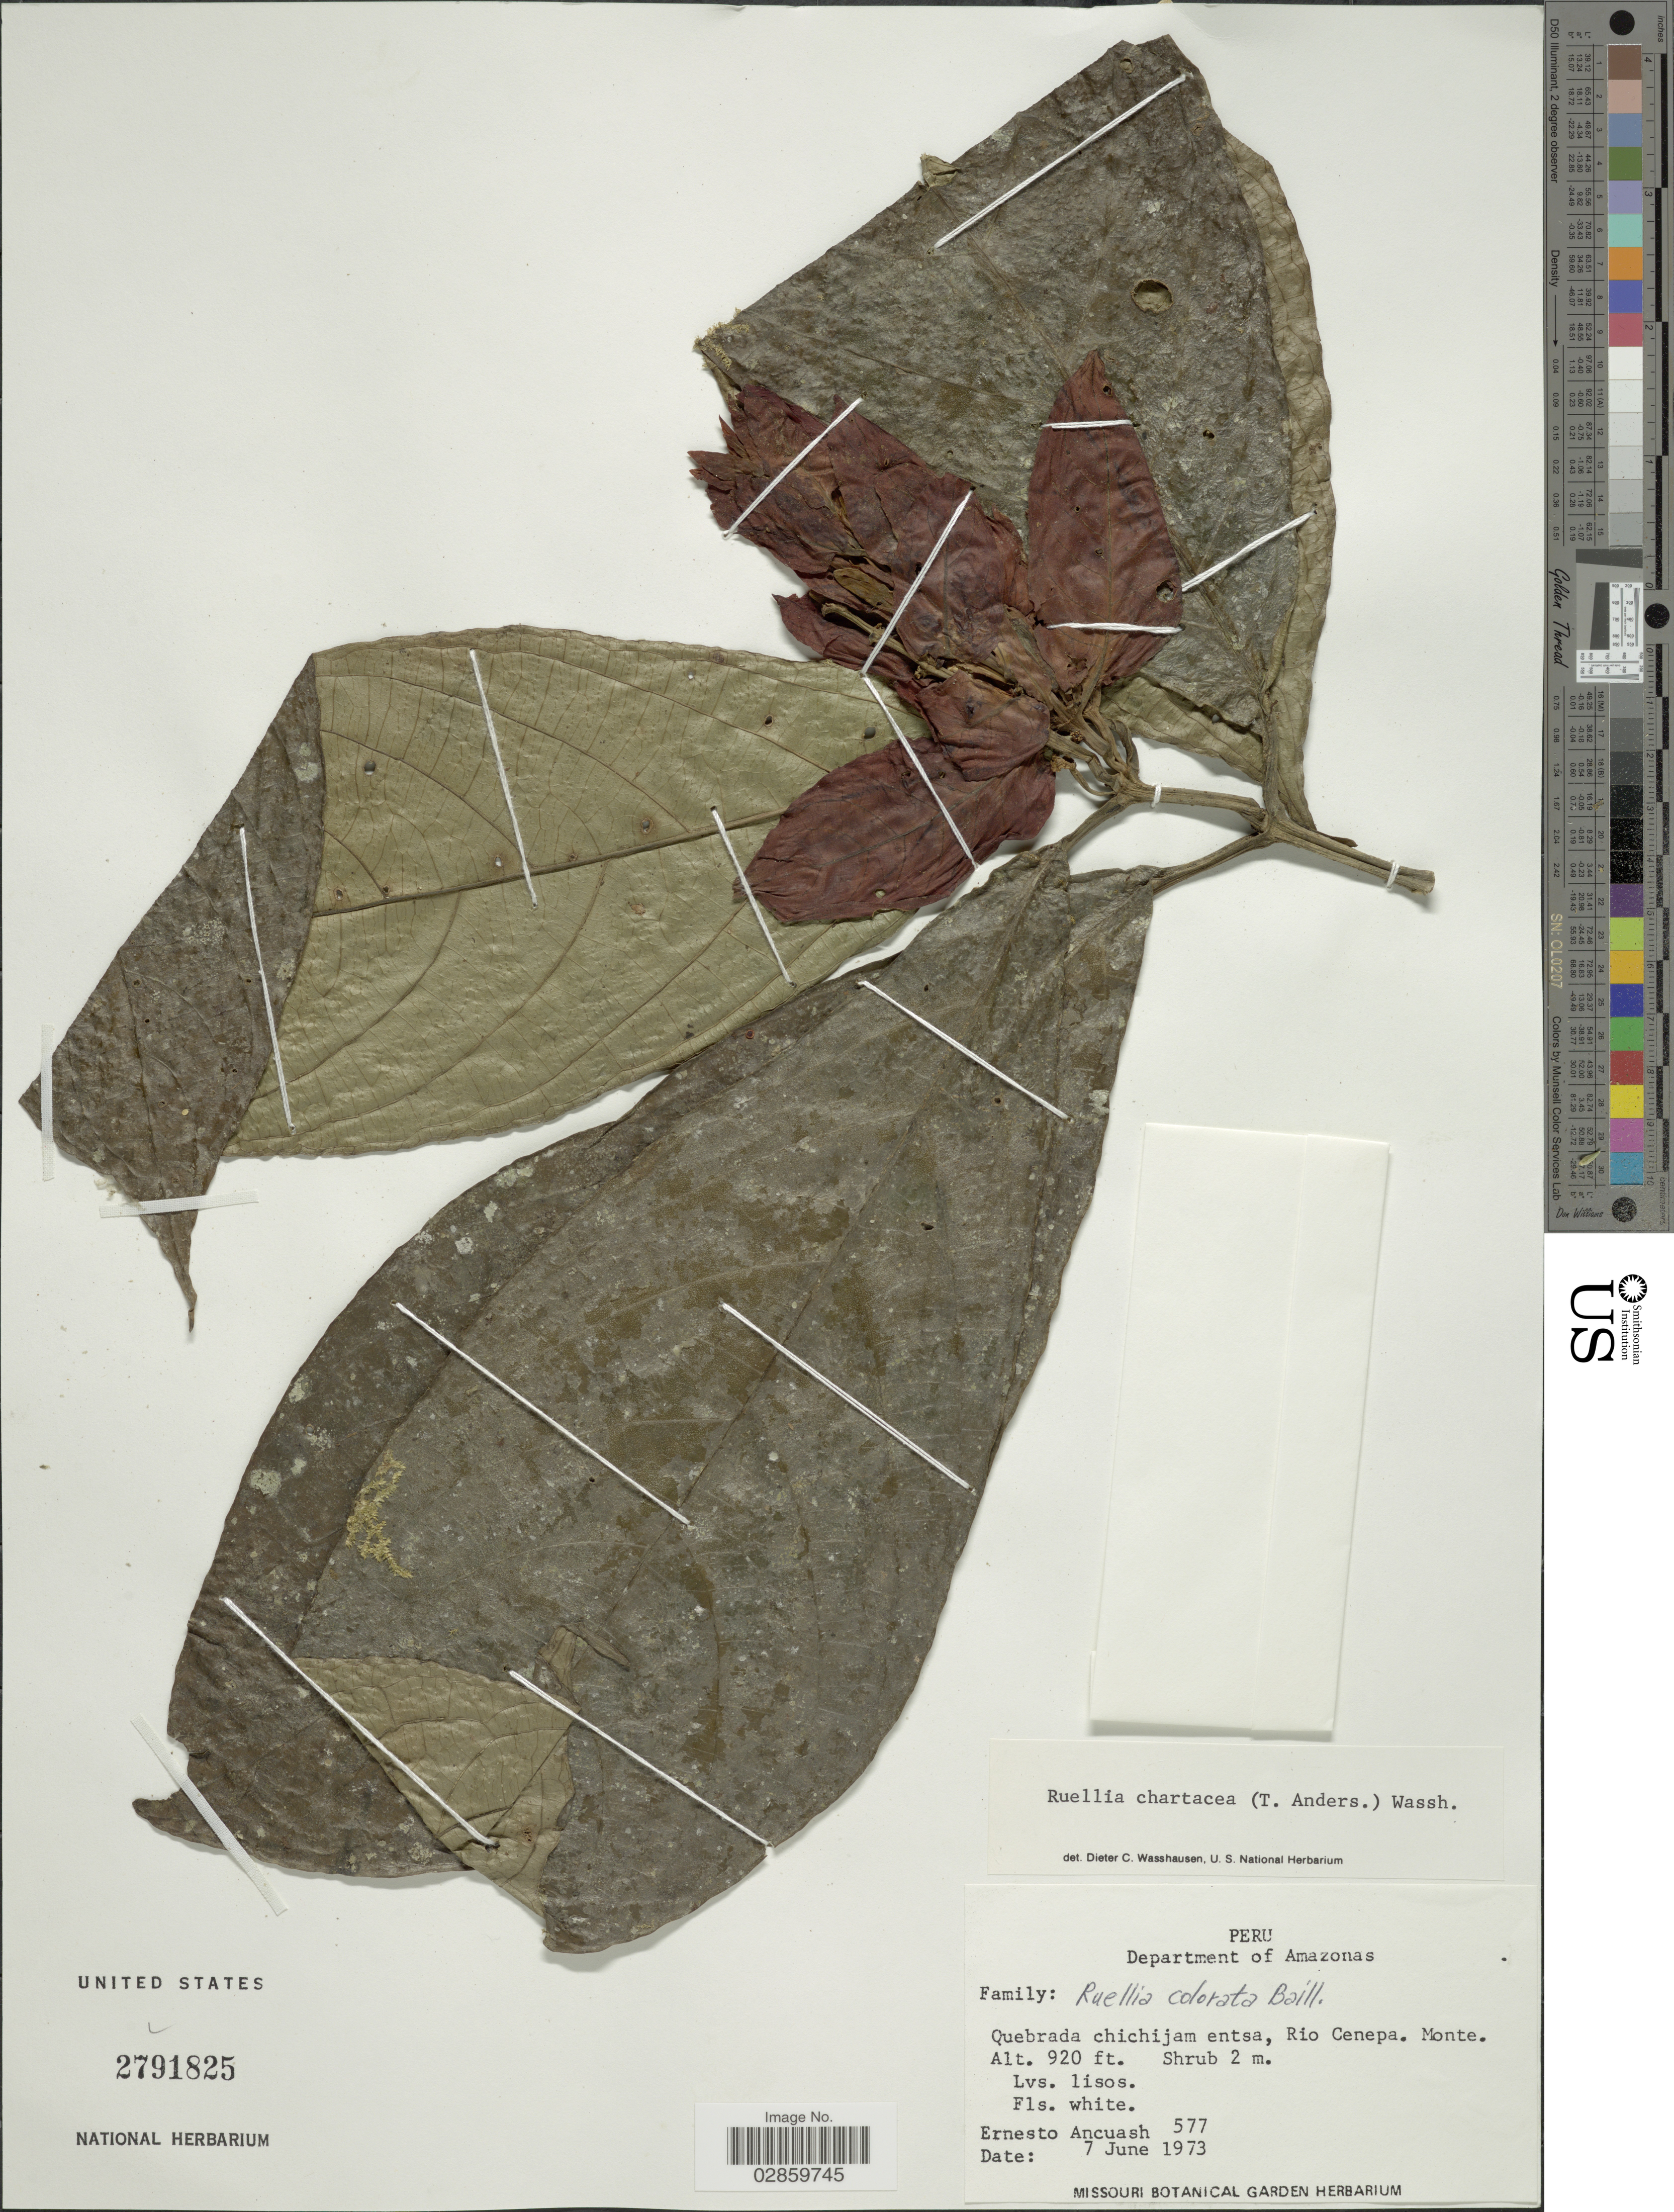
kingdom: Plantae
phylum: Tracheophyta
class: Magnoliopsida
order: Lamiales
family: Acanthaceae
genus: Ruellia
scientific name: Ruellia chartacea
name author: (T. Anderson) Wassh.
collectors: E. Ancuash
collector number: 577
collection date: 1973-06-07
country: Peru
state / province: Amazonas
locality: Department of Amazonas. Quebrada chichijam entsa, Rio Cenepa.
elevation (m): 280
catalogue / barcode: US 2791825